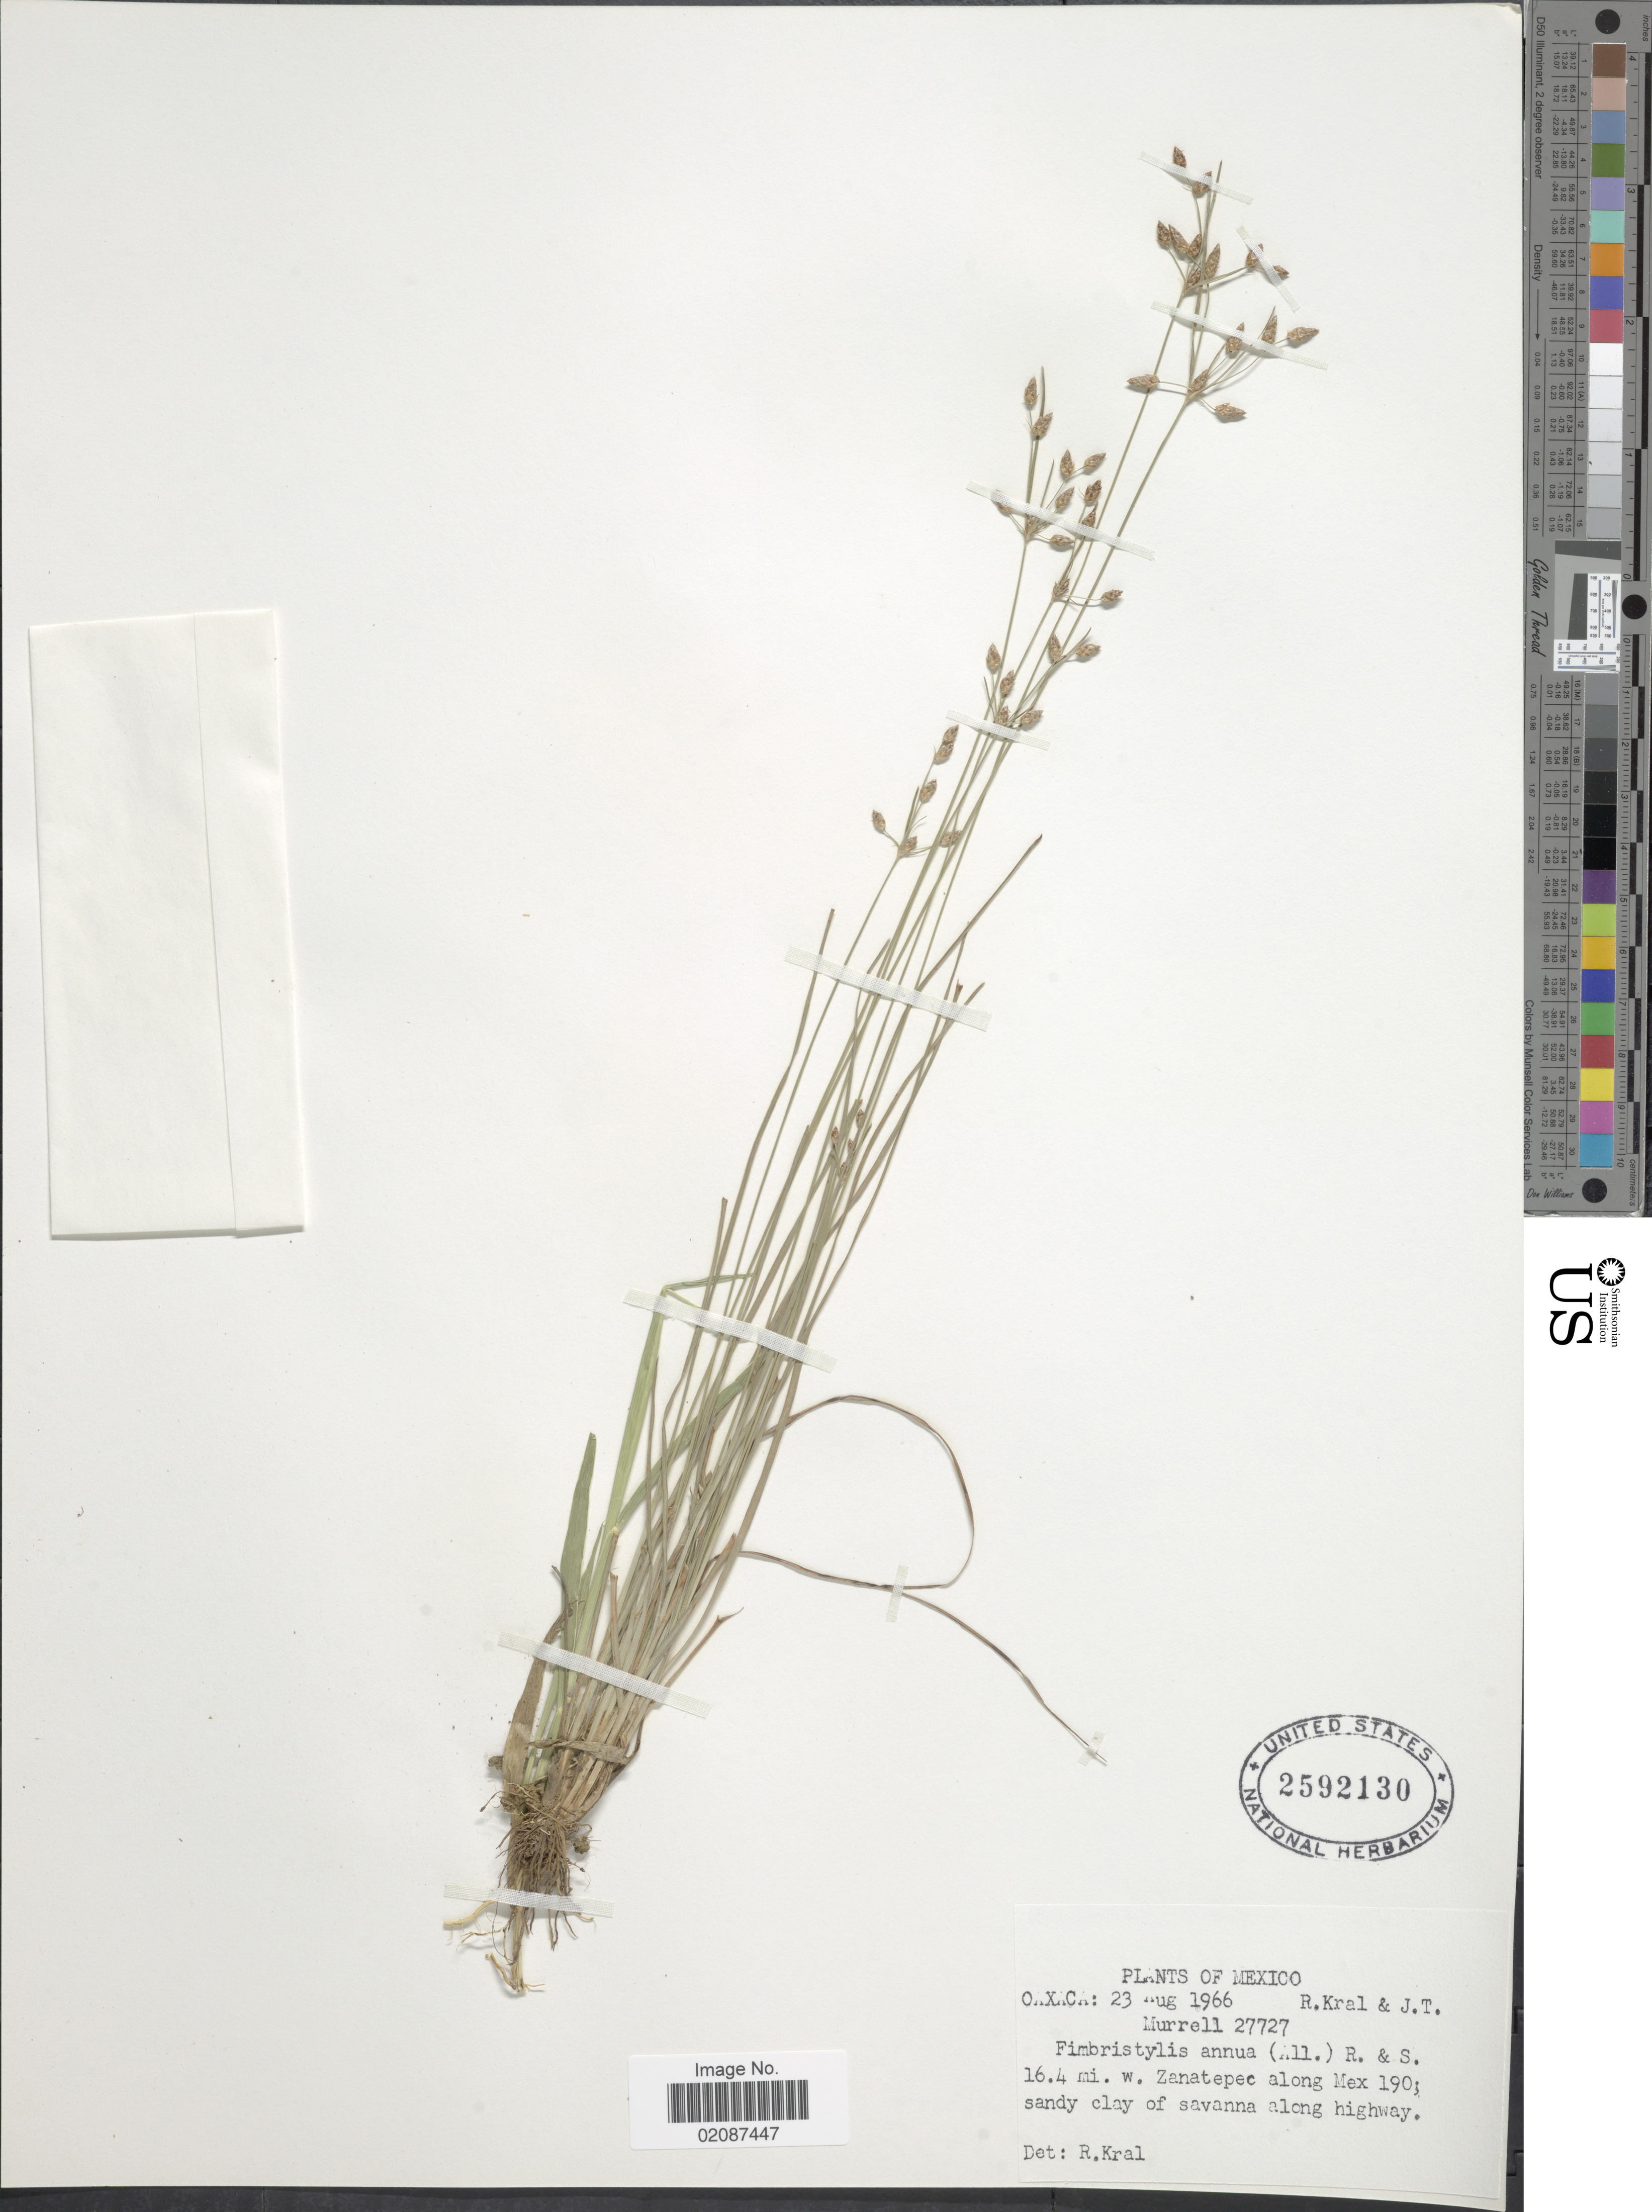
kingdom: Plantae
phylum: Tracheophyta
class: Liliopsida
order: Poales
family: Cyperaceae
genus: Fimbristylis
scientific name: Fimbristylis annua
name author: (All.) Roem. & Schult.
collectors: R. Kral & J. Murrell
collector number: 27727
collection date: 1966-08-23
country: Mexico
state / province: Oaxaca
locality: Oaxaca, 16.4 mi. w, Zanatepec along Mex 190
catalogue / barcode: US 2592130